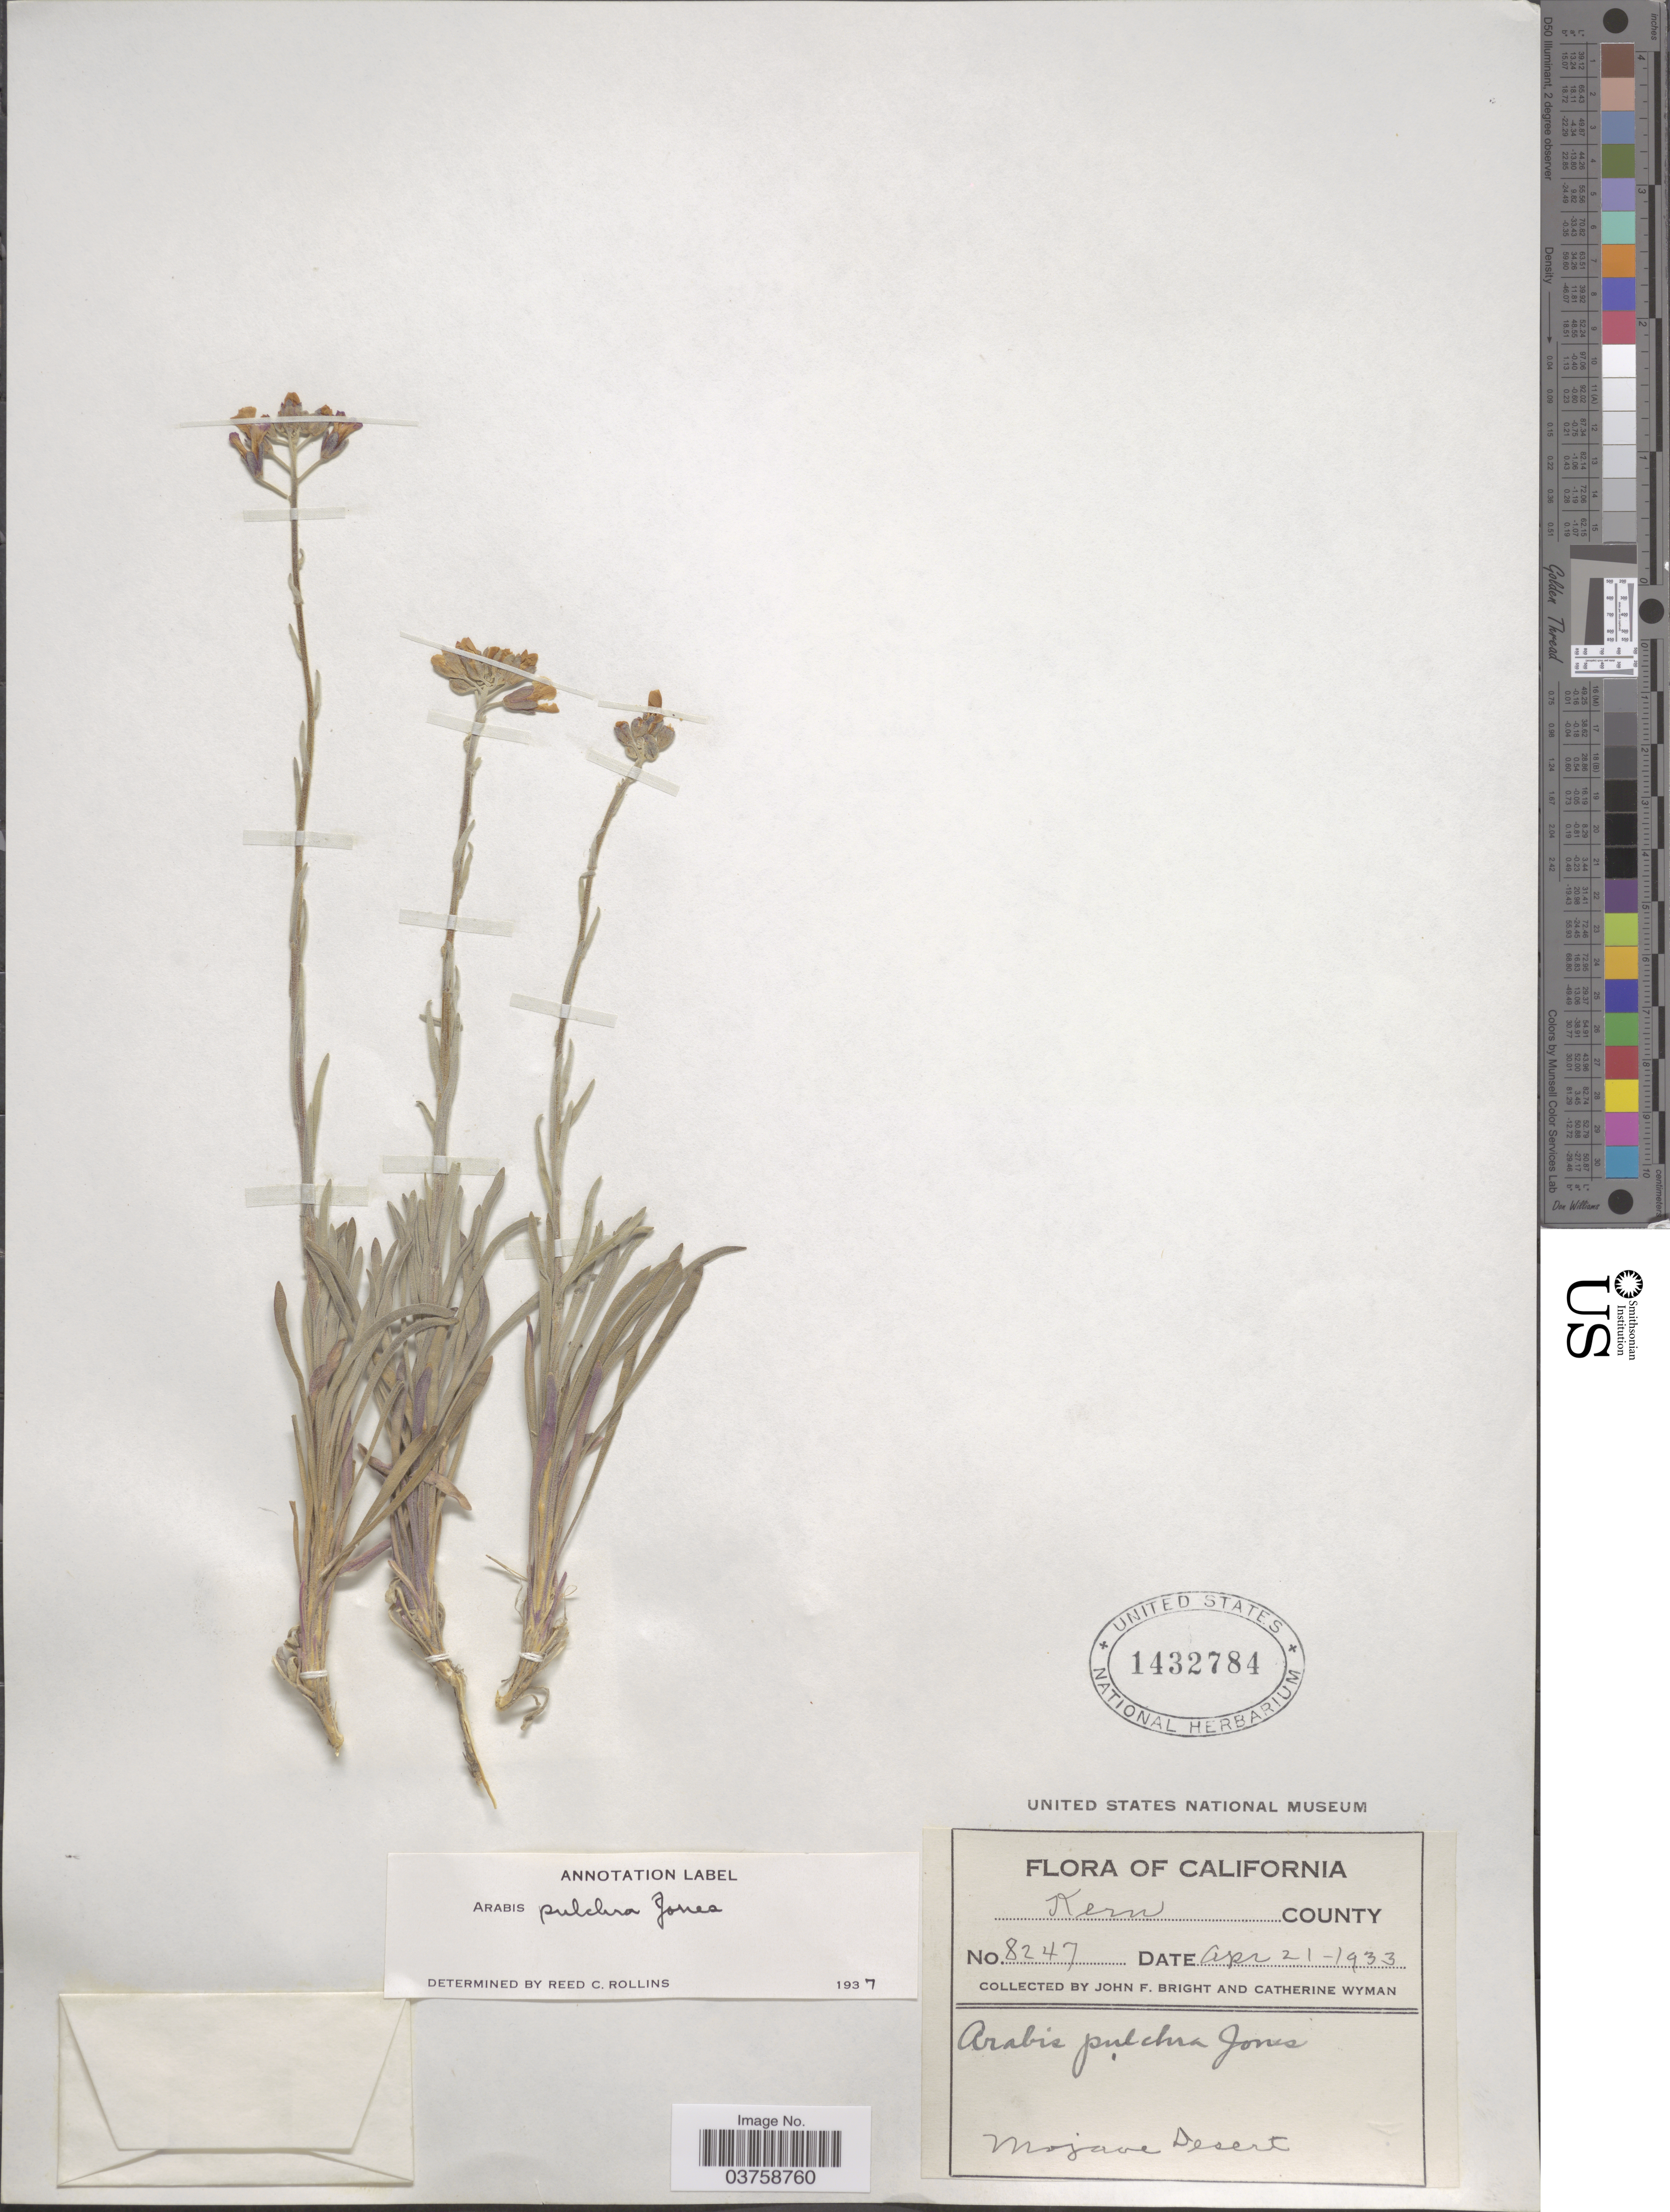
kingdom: Plantae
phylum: Tracheophyta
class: Magnoliopsida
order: Brassicales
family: Brassicaceae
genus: Arabis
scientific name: Arabis pulchra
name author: M.E. Jones ex S. Watson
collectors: J. Bright & C. Wyman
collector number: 8247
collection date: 1933-04-21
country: United States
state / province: California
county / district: Kern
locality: Kern County. Mojave Desert.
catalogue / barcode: US 1432784